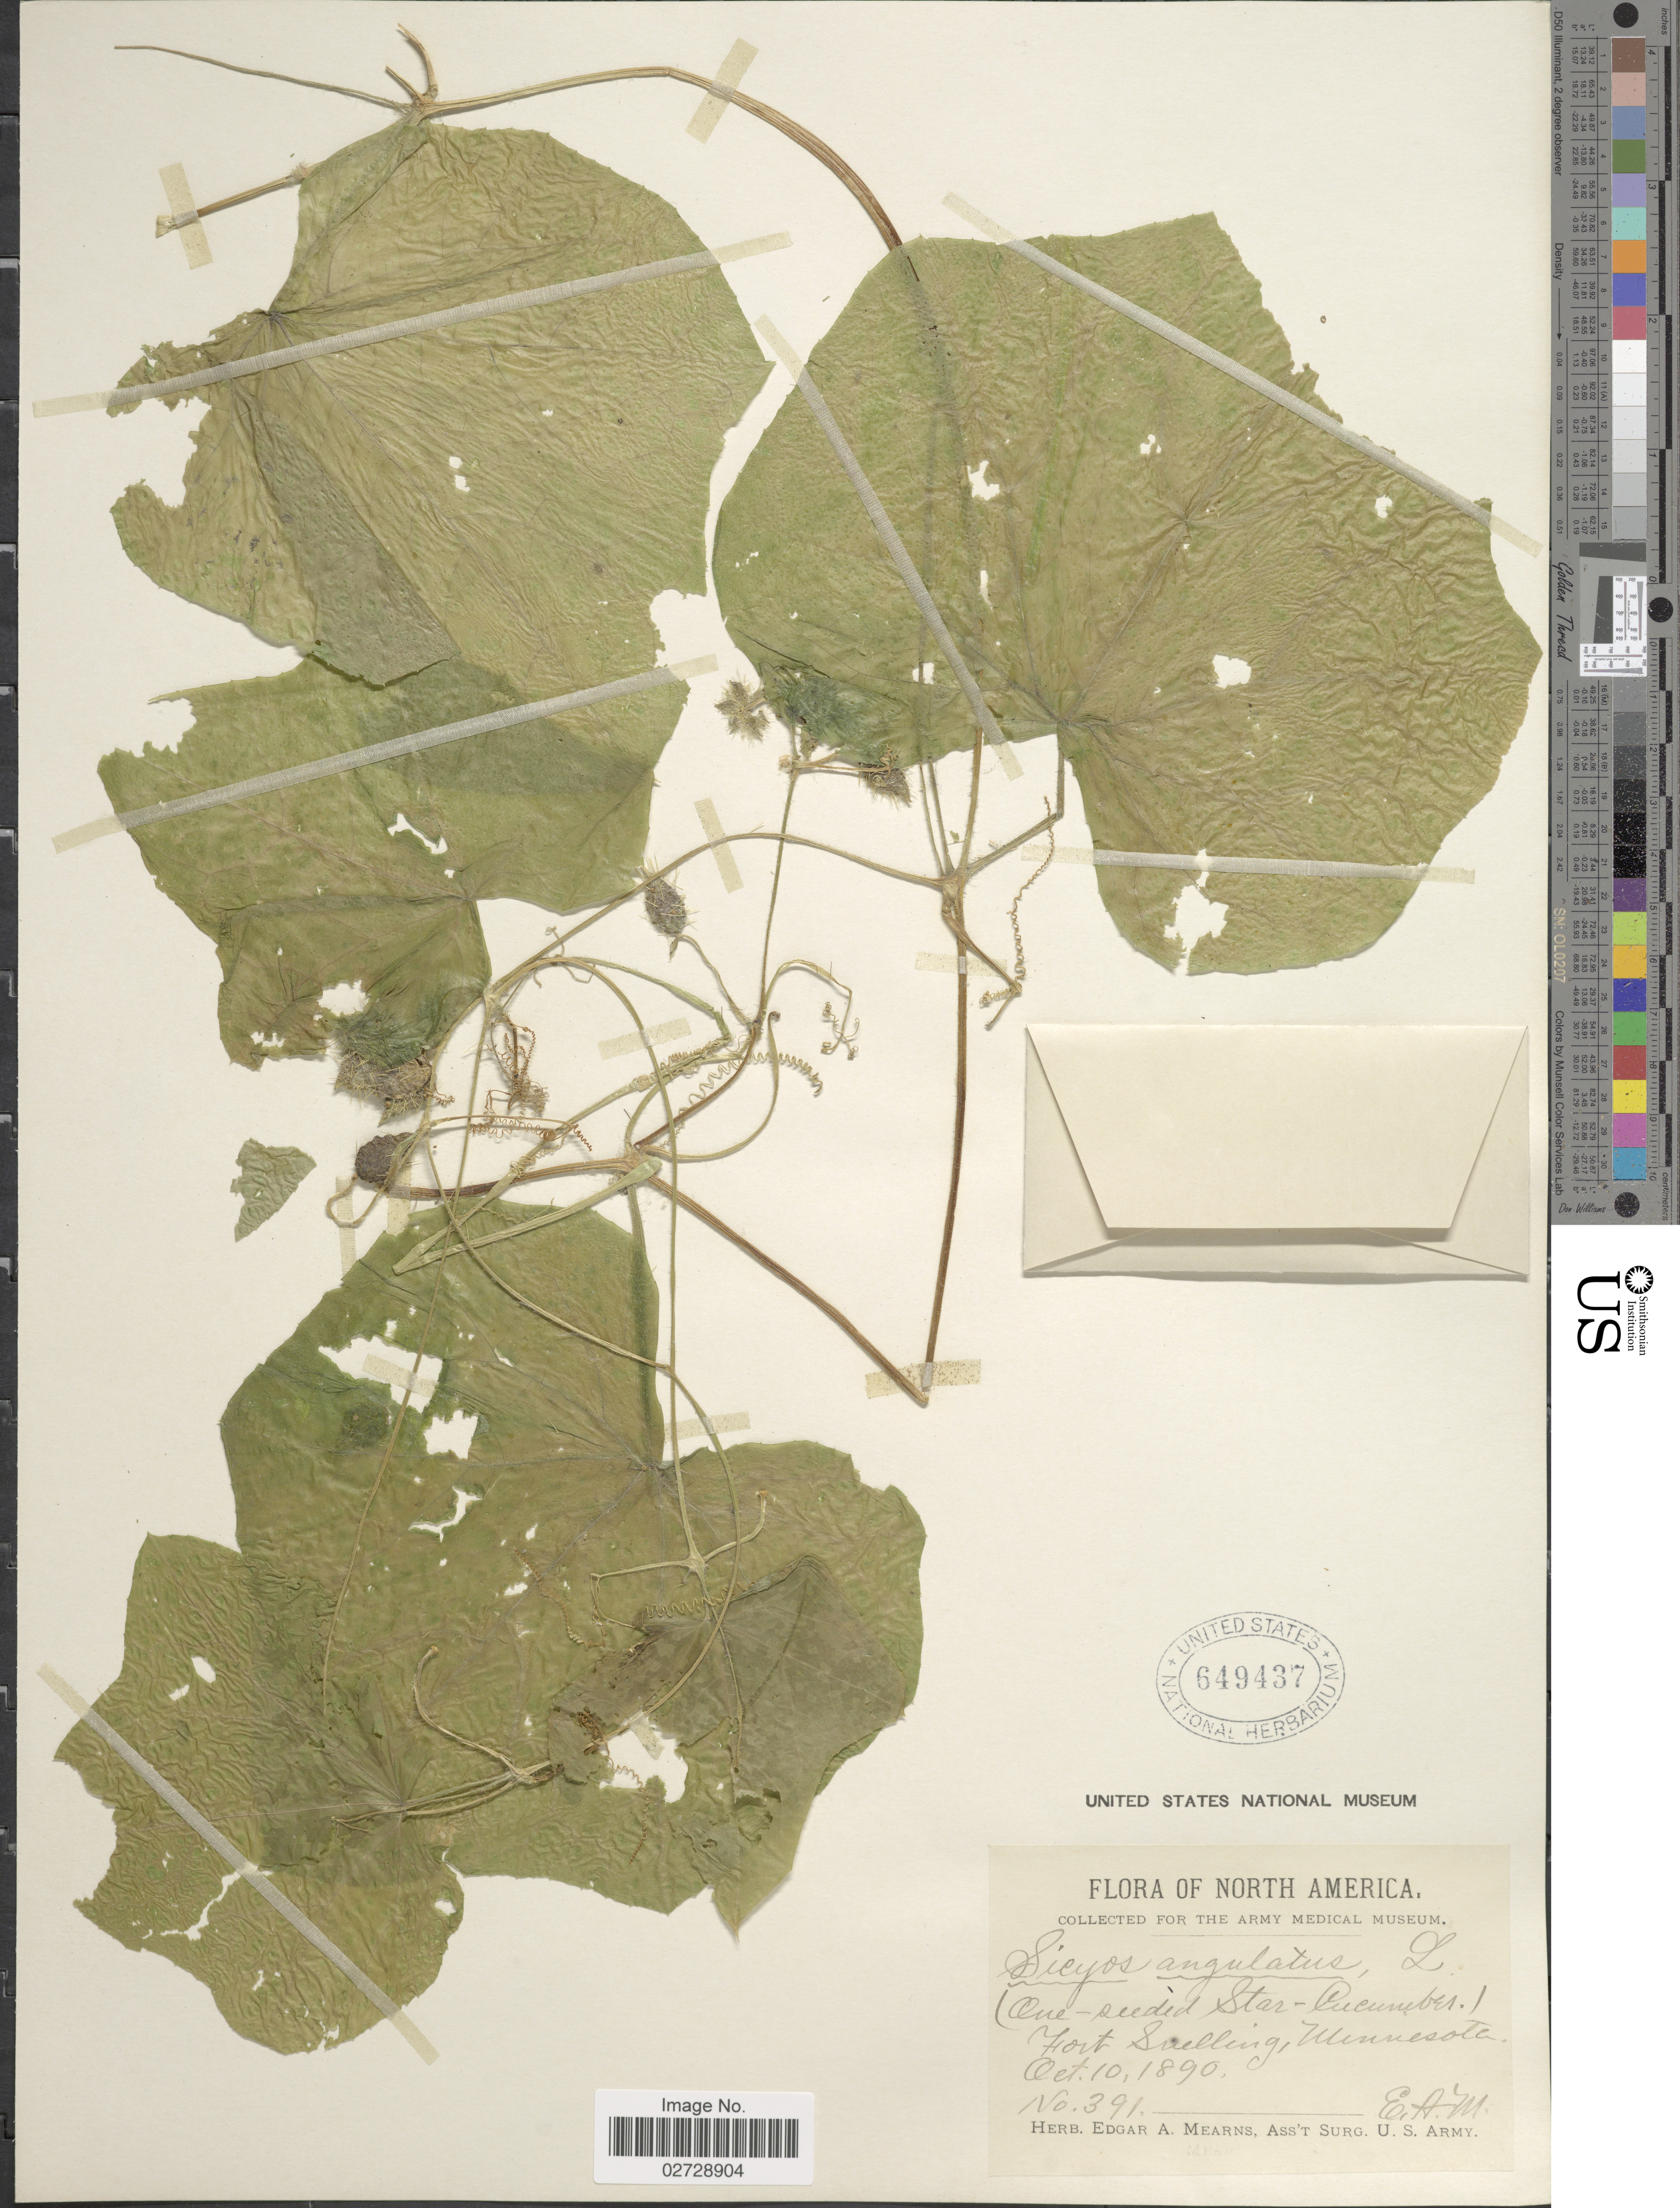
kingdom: Plantae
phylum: Tracheophyta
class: Magnoliopsida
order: Cucurbitales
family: Cucurbitaceae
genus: Sicyos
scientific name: Sicyos angulatus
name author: L.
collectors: E. A. Mearns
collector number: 391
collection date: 1890-10-10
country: United States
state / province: Minnesota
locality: Fort Snelling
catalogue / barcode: US 649437